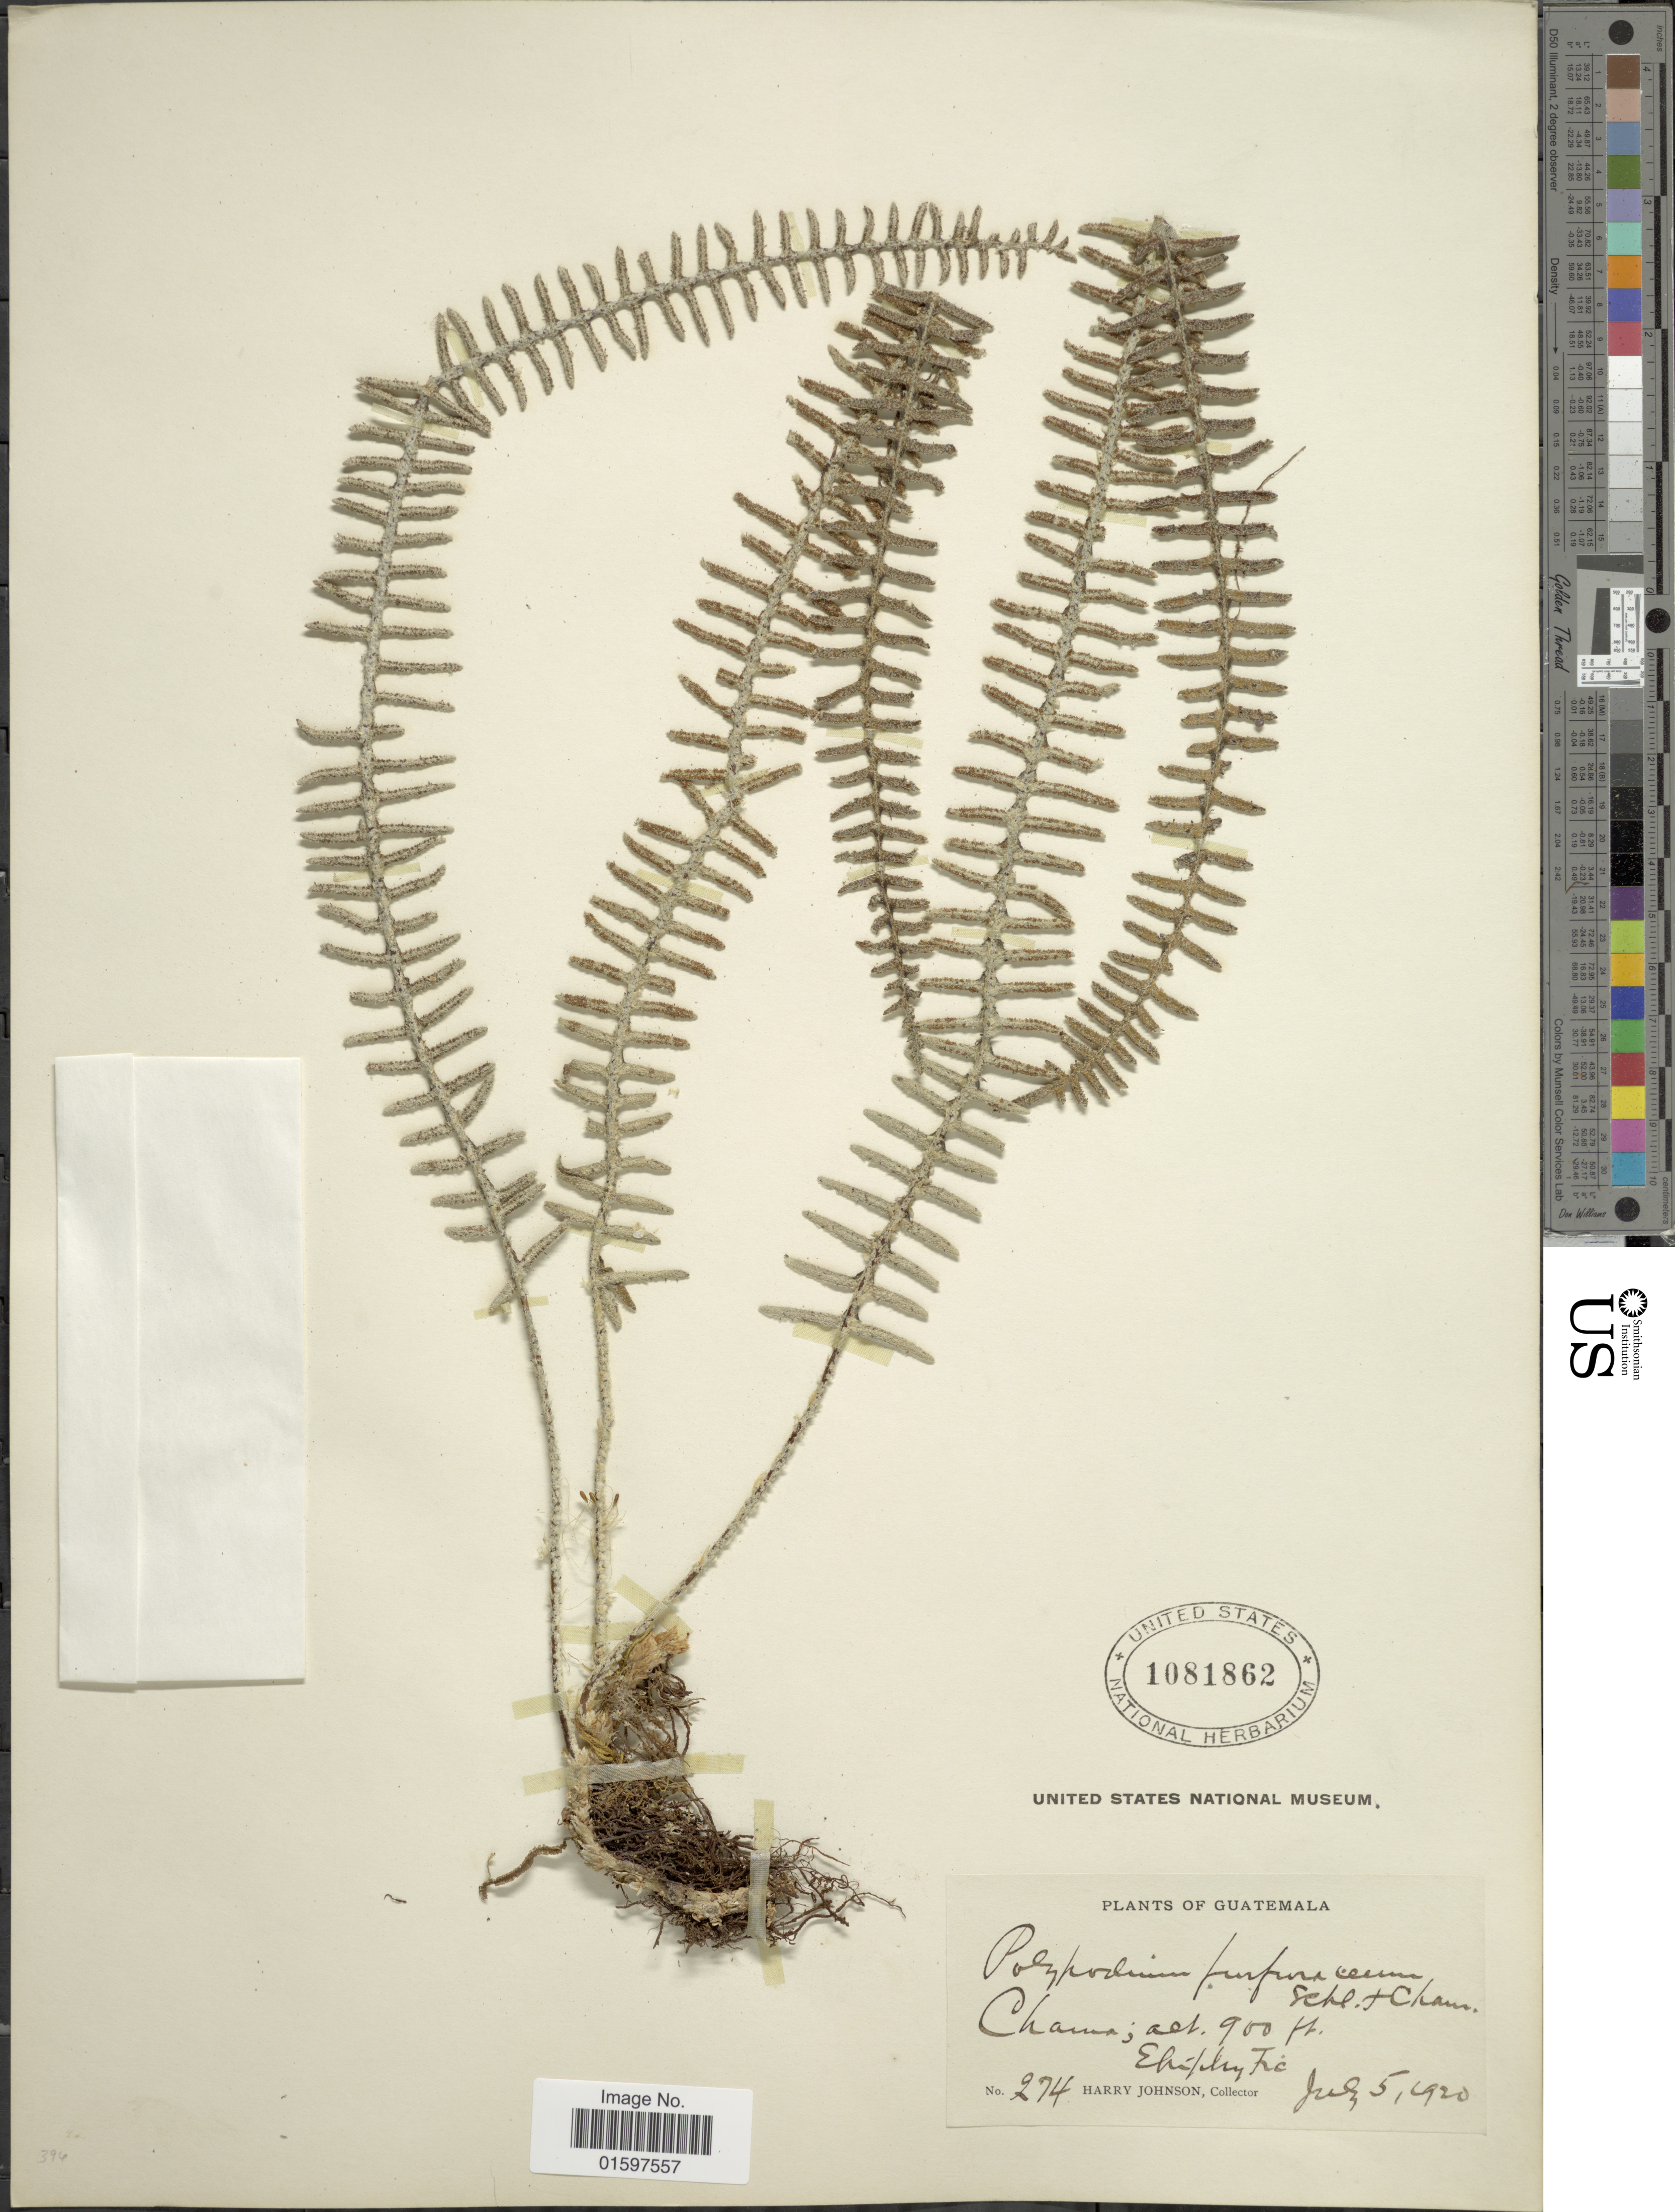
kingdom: Plantae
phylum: Tracheophyta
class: Polypodiopsida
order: Polypodiales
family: Polypodiaceae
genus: Pleopeltis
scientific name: Pleopeltis furfuracea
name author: (Schltdl. & Cham.) A.R. Sm. & Tejero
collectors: H. Johnson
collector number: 274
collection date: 1920-07-05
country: Guatemala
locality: Chama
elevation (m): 274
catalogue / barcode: US 1081862